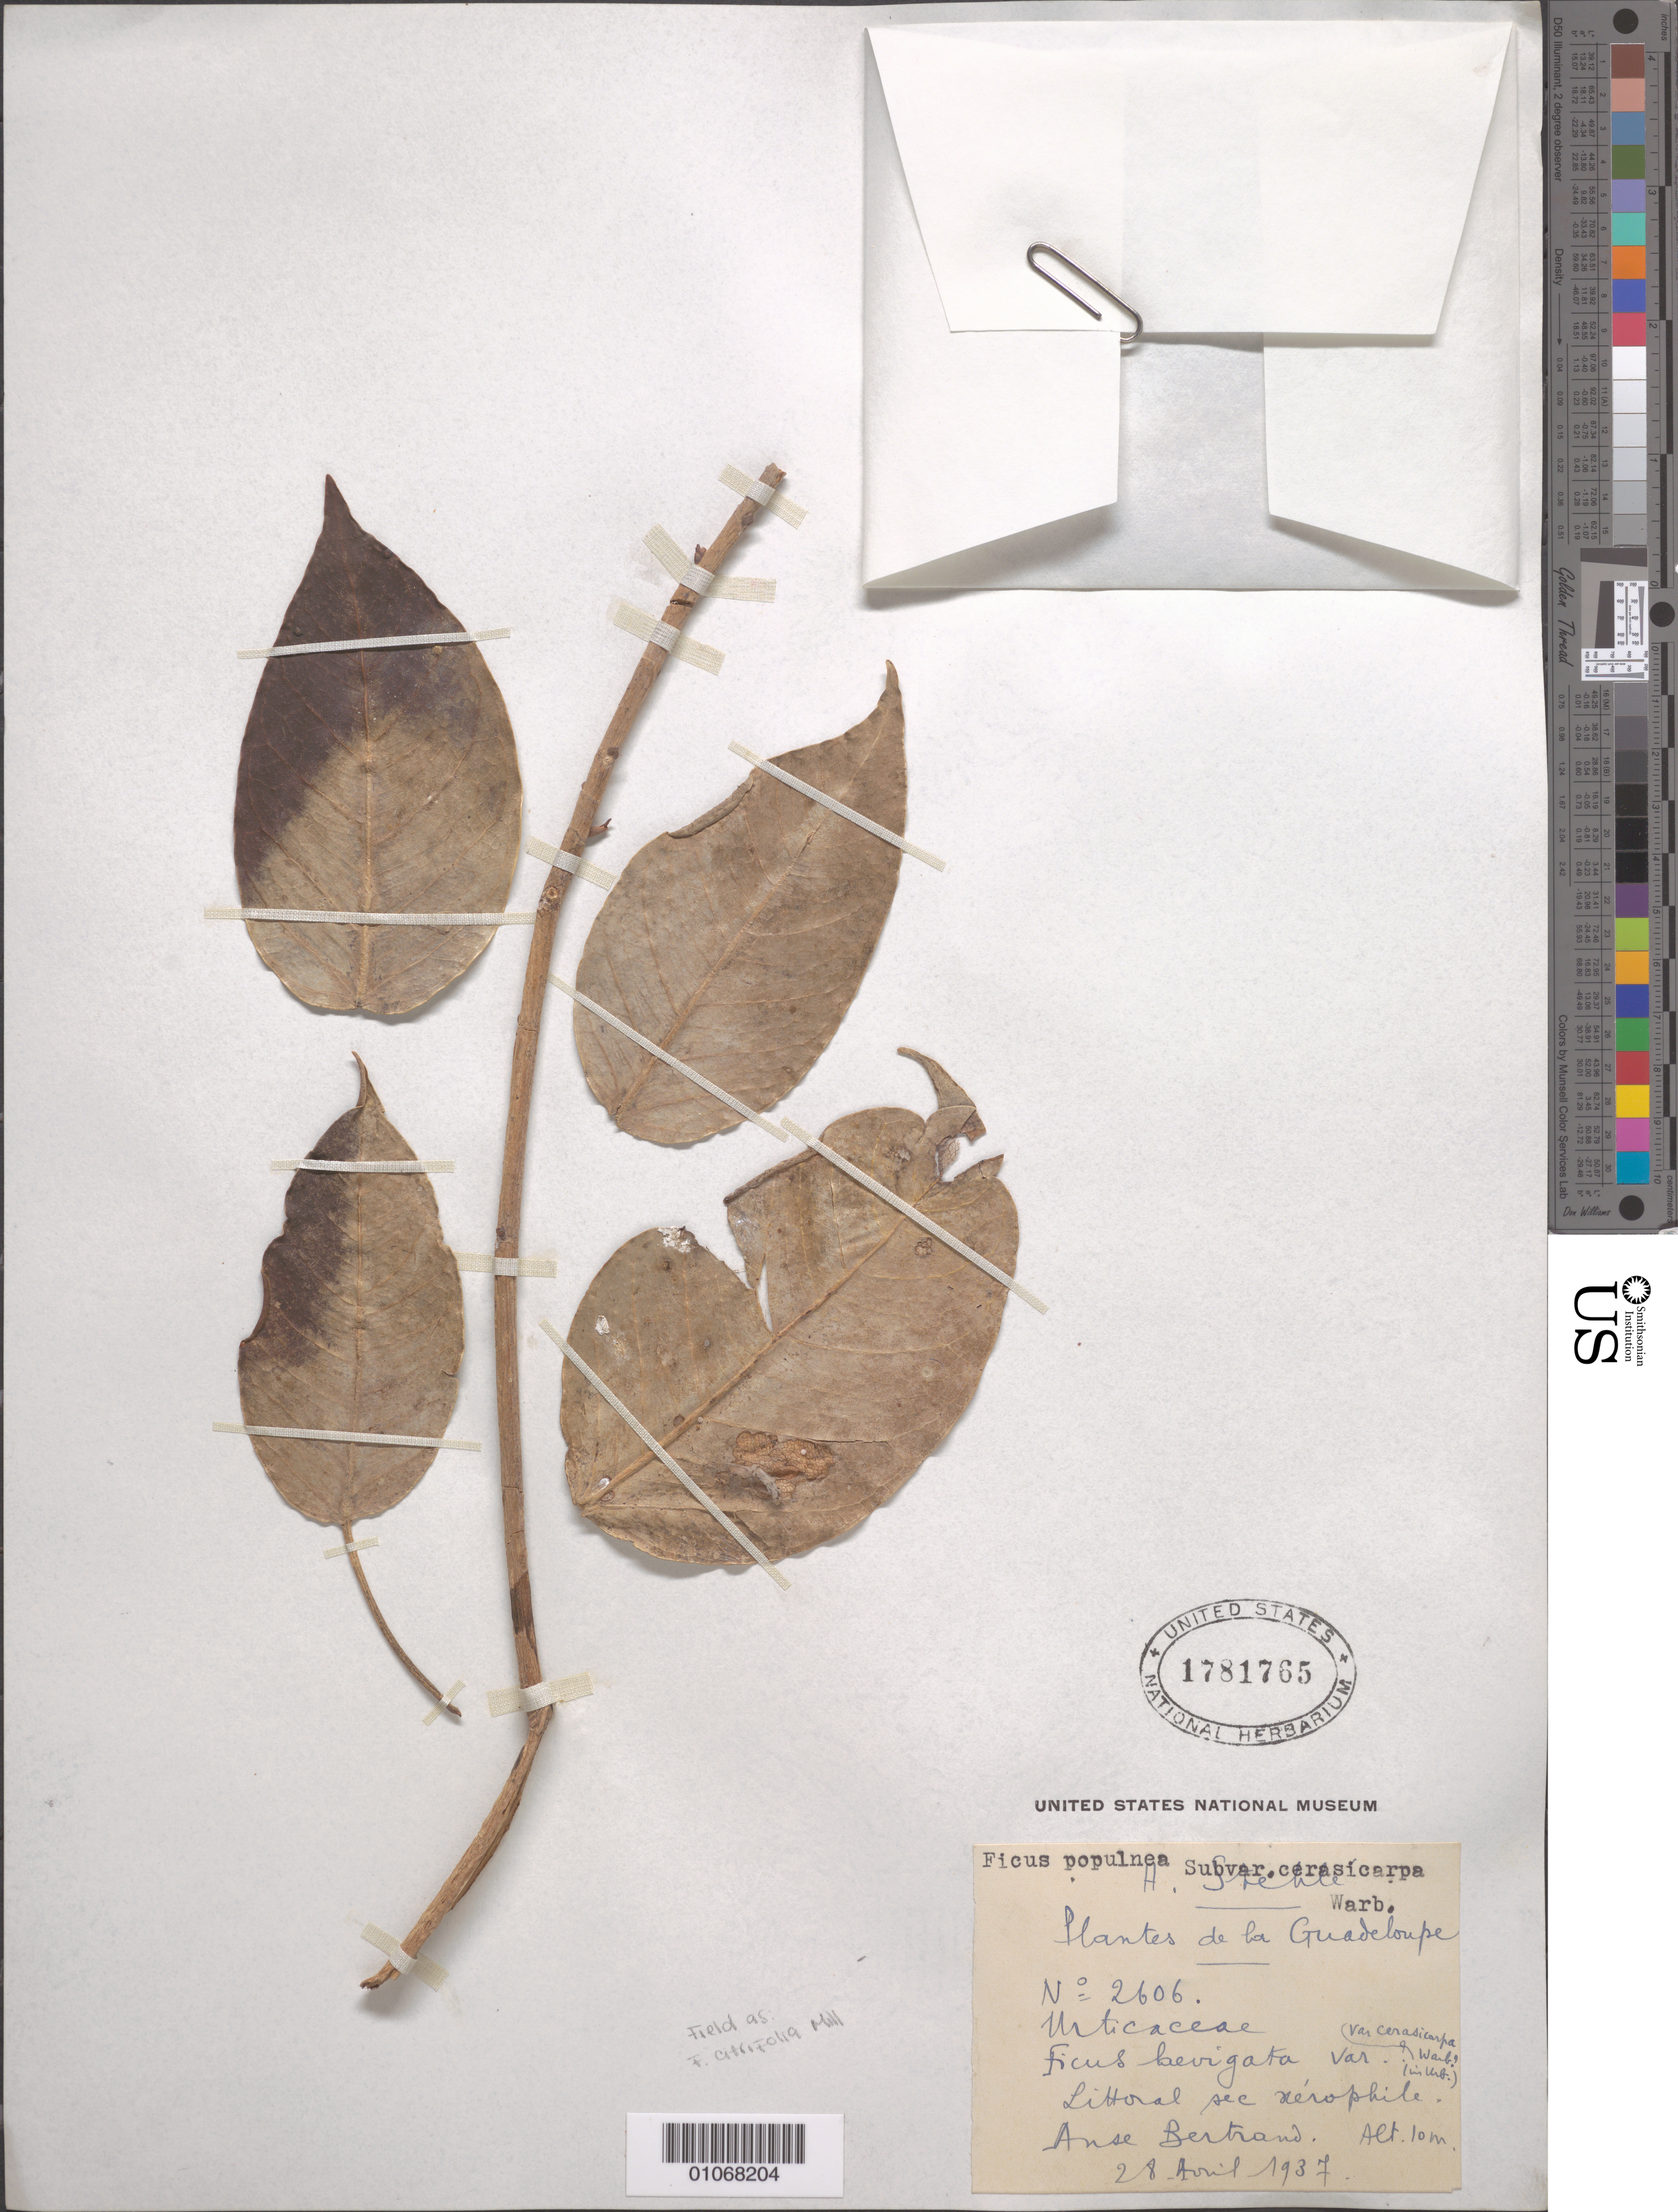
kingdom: Plantae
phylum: Tracheophyta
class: Magnoliopsida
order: Rosales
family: Moraceae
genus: Ficus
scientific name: Ficus citrifolia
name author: Mill.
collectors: H. Stehlé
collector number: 2606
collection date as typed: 28 Apr 1937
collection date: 1937-04-28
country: Guadeloupe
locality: Littoral sec xerophytic.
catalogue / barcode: US 1781765